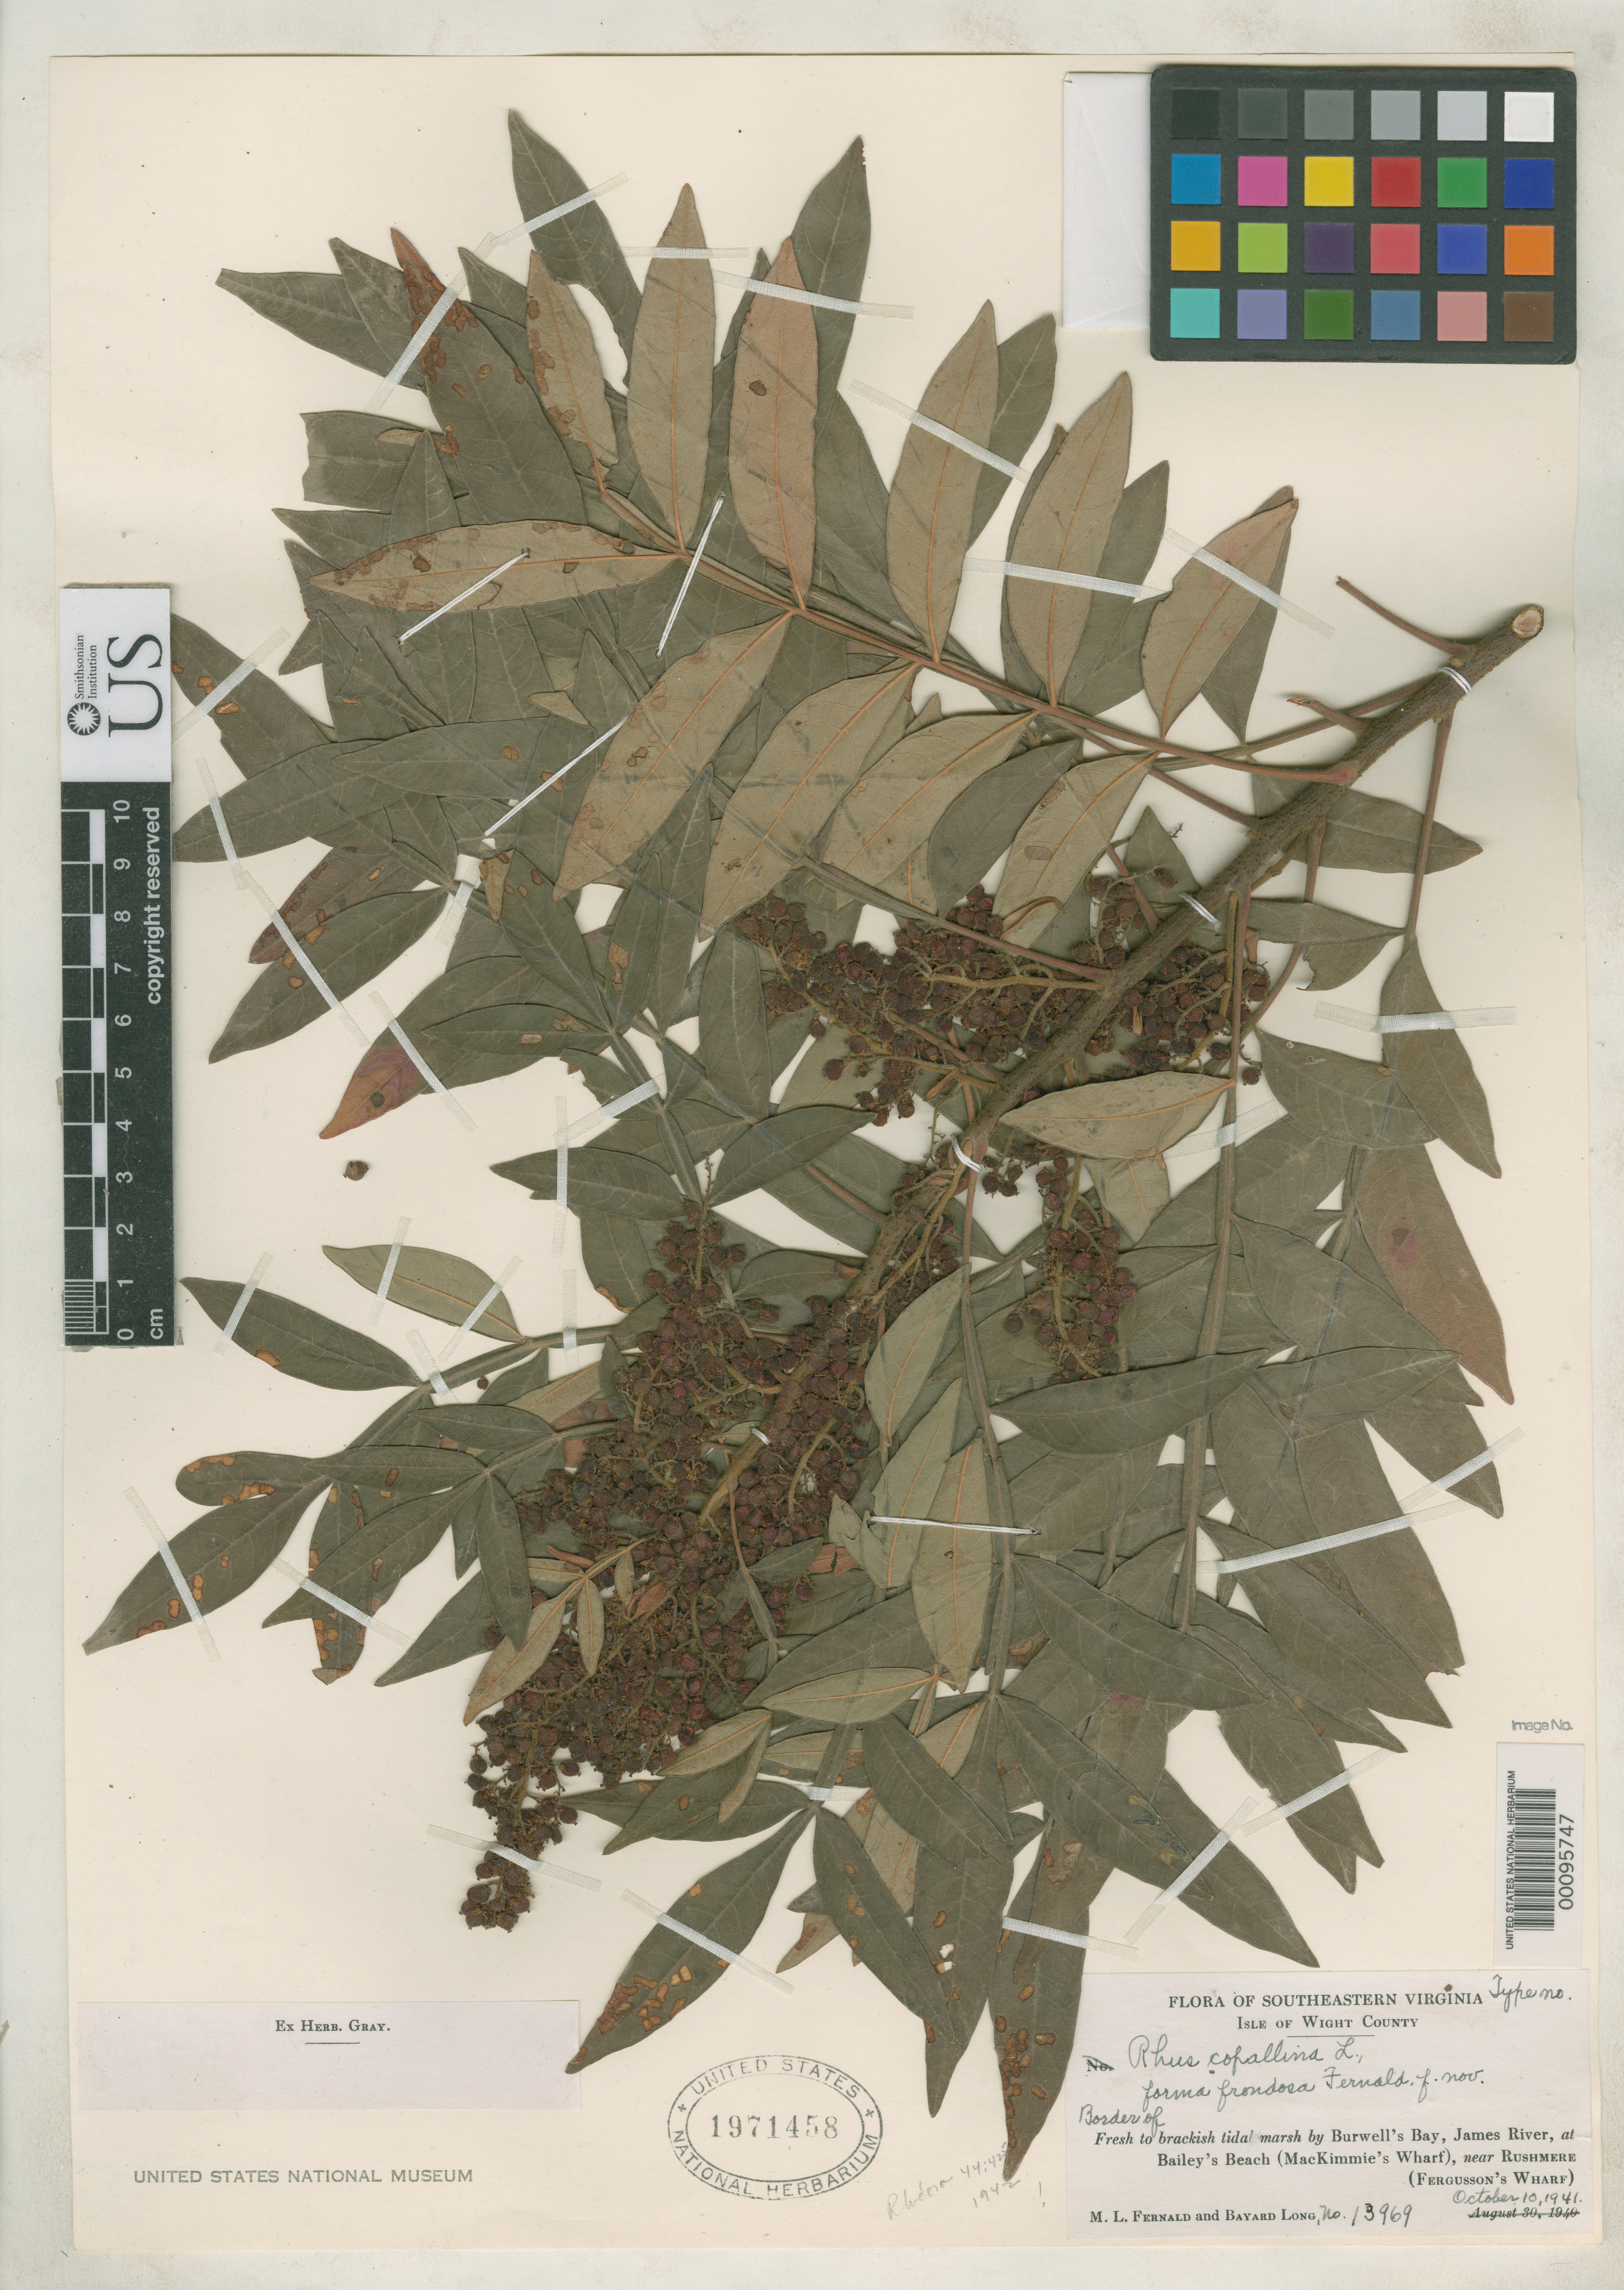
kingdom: Plantae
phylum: Tracheophyta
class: Magnoliopsida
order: Sapindales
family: Anacardiaceae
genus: Rhus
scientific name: Rhus copallinum f. frondosa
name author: Fernald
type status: Isotype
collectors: M. L. Fernald & B. H. Long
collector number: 13969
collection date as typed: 10 Oct 1941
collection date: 1941-10-10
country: United States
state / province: Virginia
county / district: Isle of Wight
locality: Barwell's Bay, James River, Bailey's Beach, Mackimmie's Wharf, near Rushmere (Fergusson's Wharf).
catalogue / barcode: US 1971458